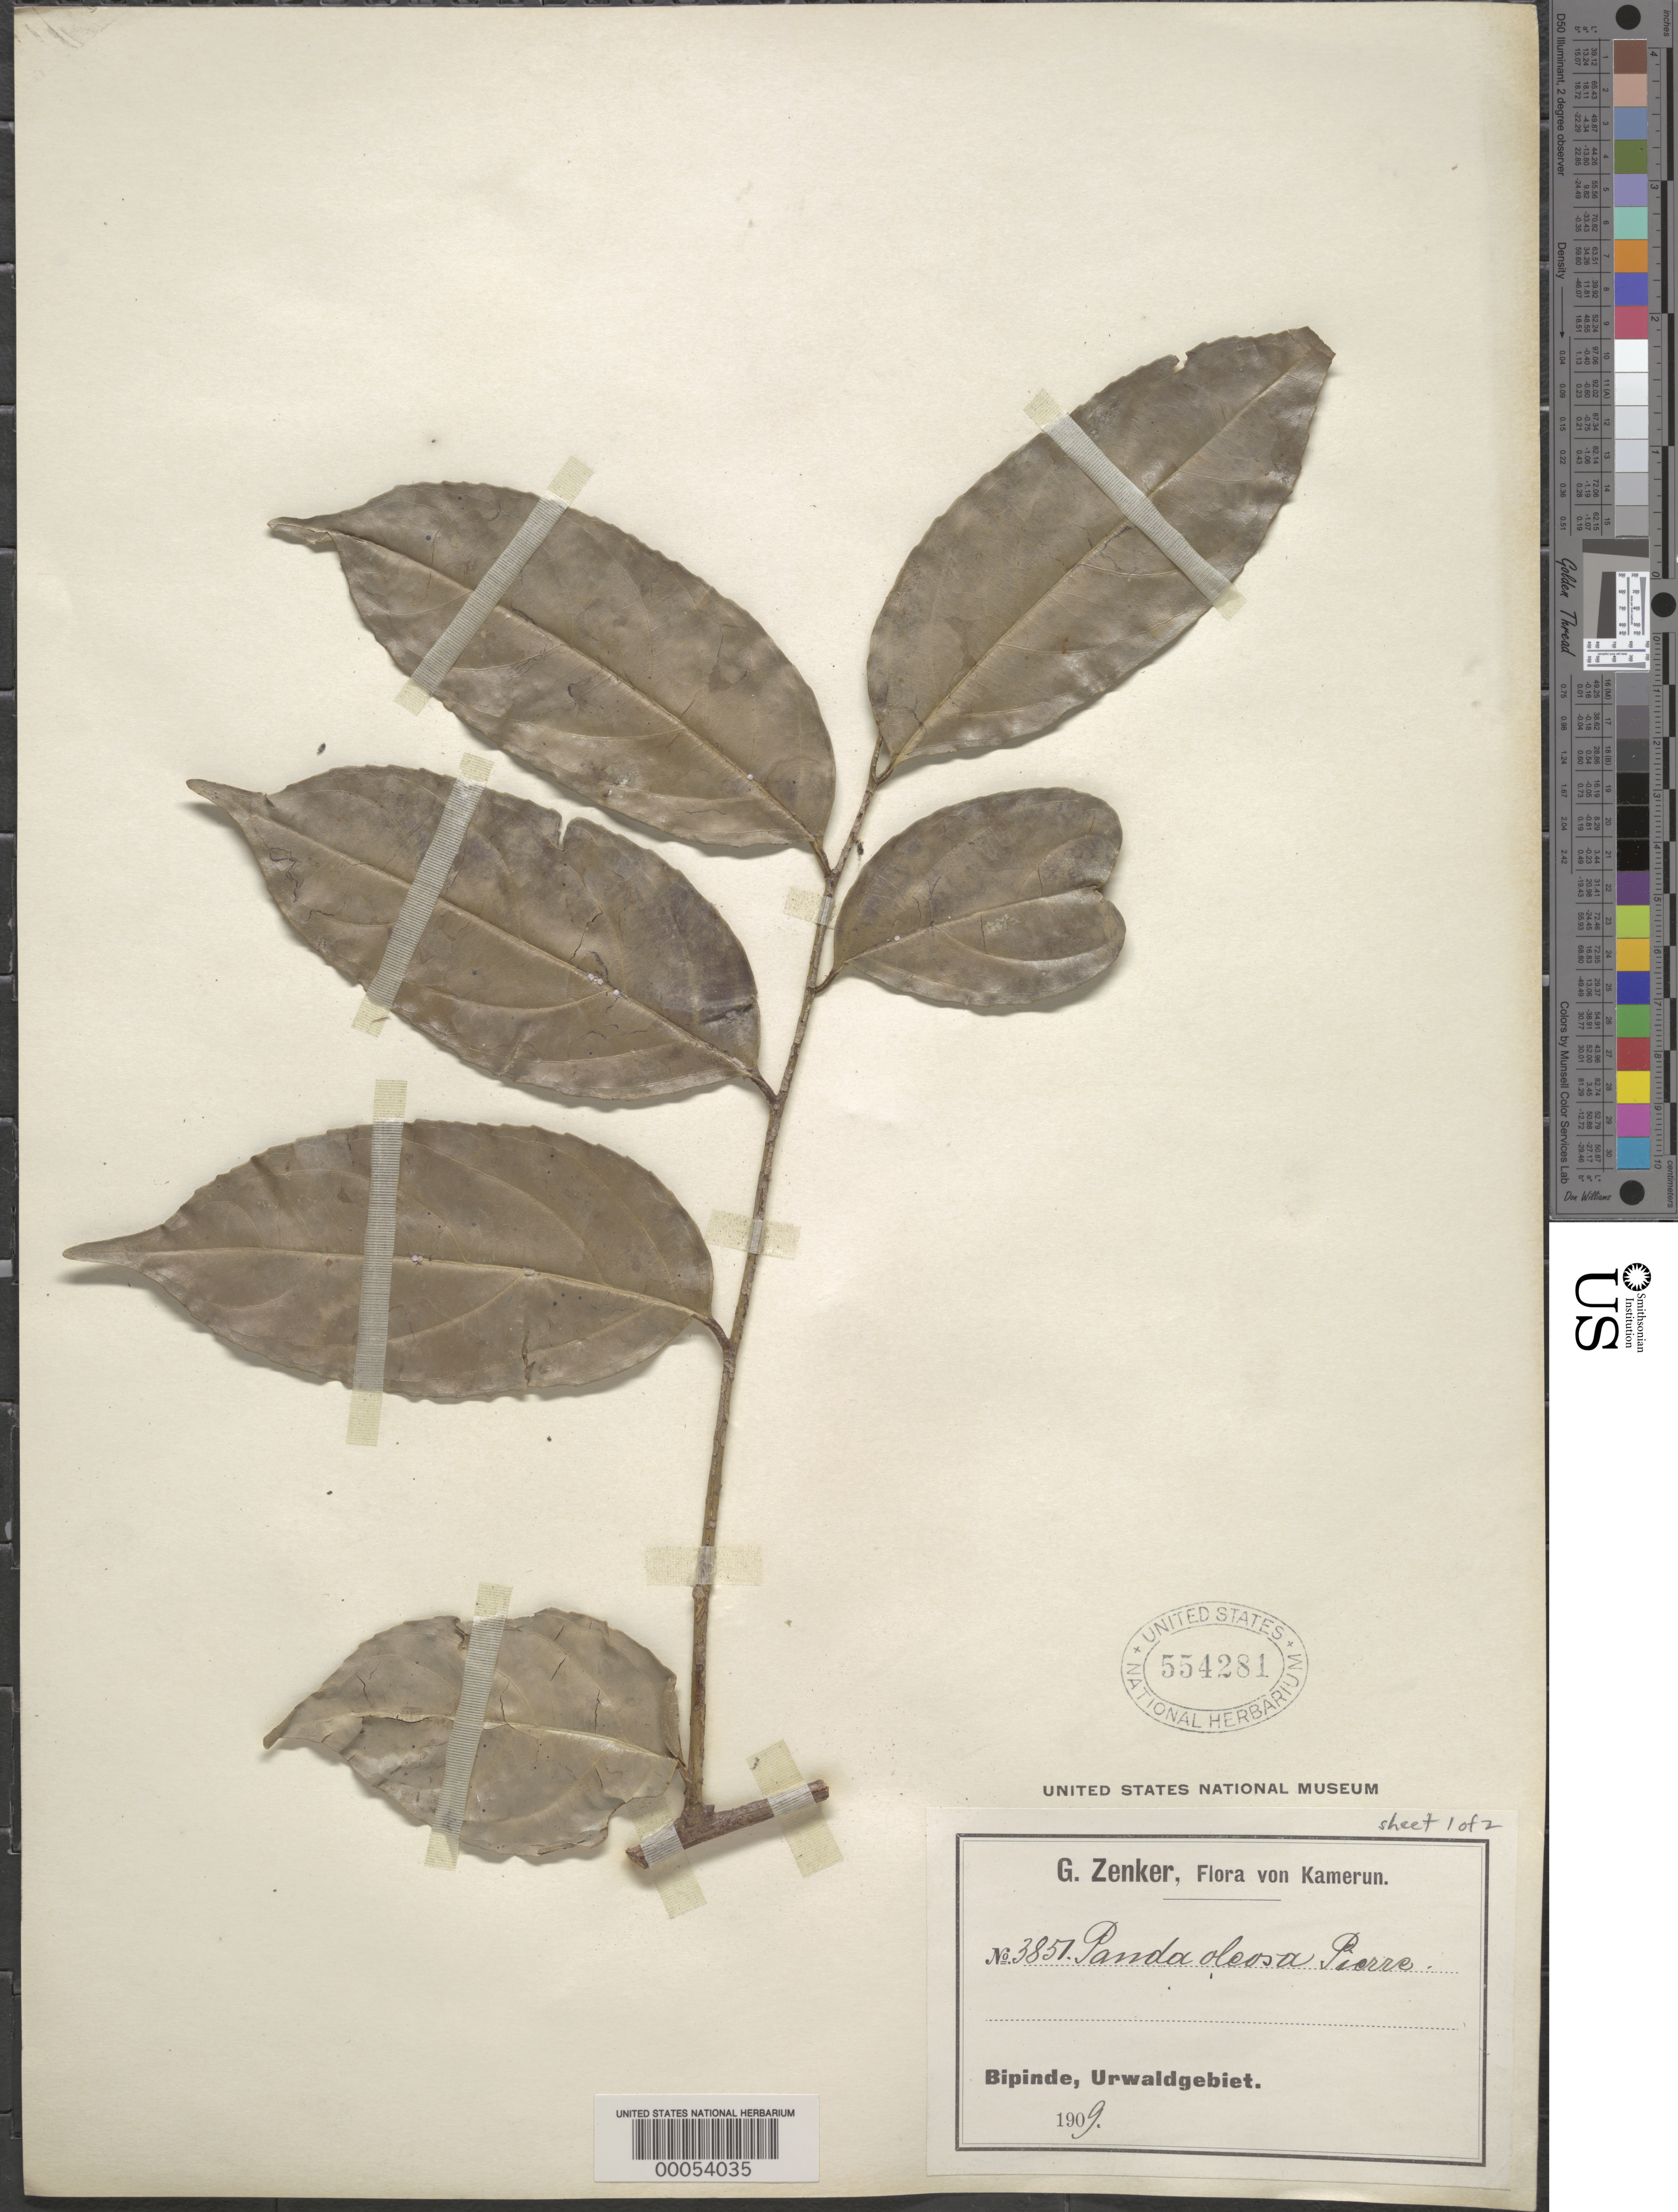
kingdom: Plantae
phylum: Tracheophyta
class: Magnoliopsida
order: Malpighiales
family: Pandaceae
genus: Panda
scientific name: Panda oleosa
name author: Pierre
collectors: G. A. Zenker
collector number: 3851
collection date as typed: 1909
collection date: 1909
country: Cameroon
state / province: Sud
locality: Bipinde, urwaldgebiet [jungle area]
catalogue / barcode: US 554281